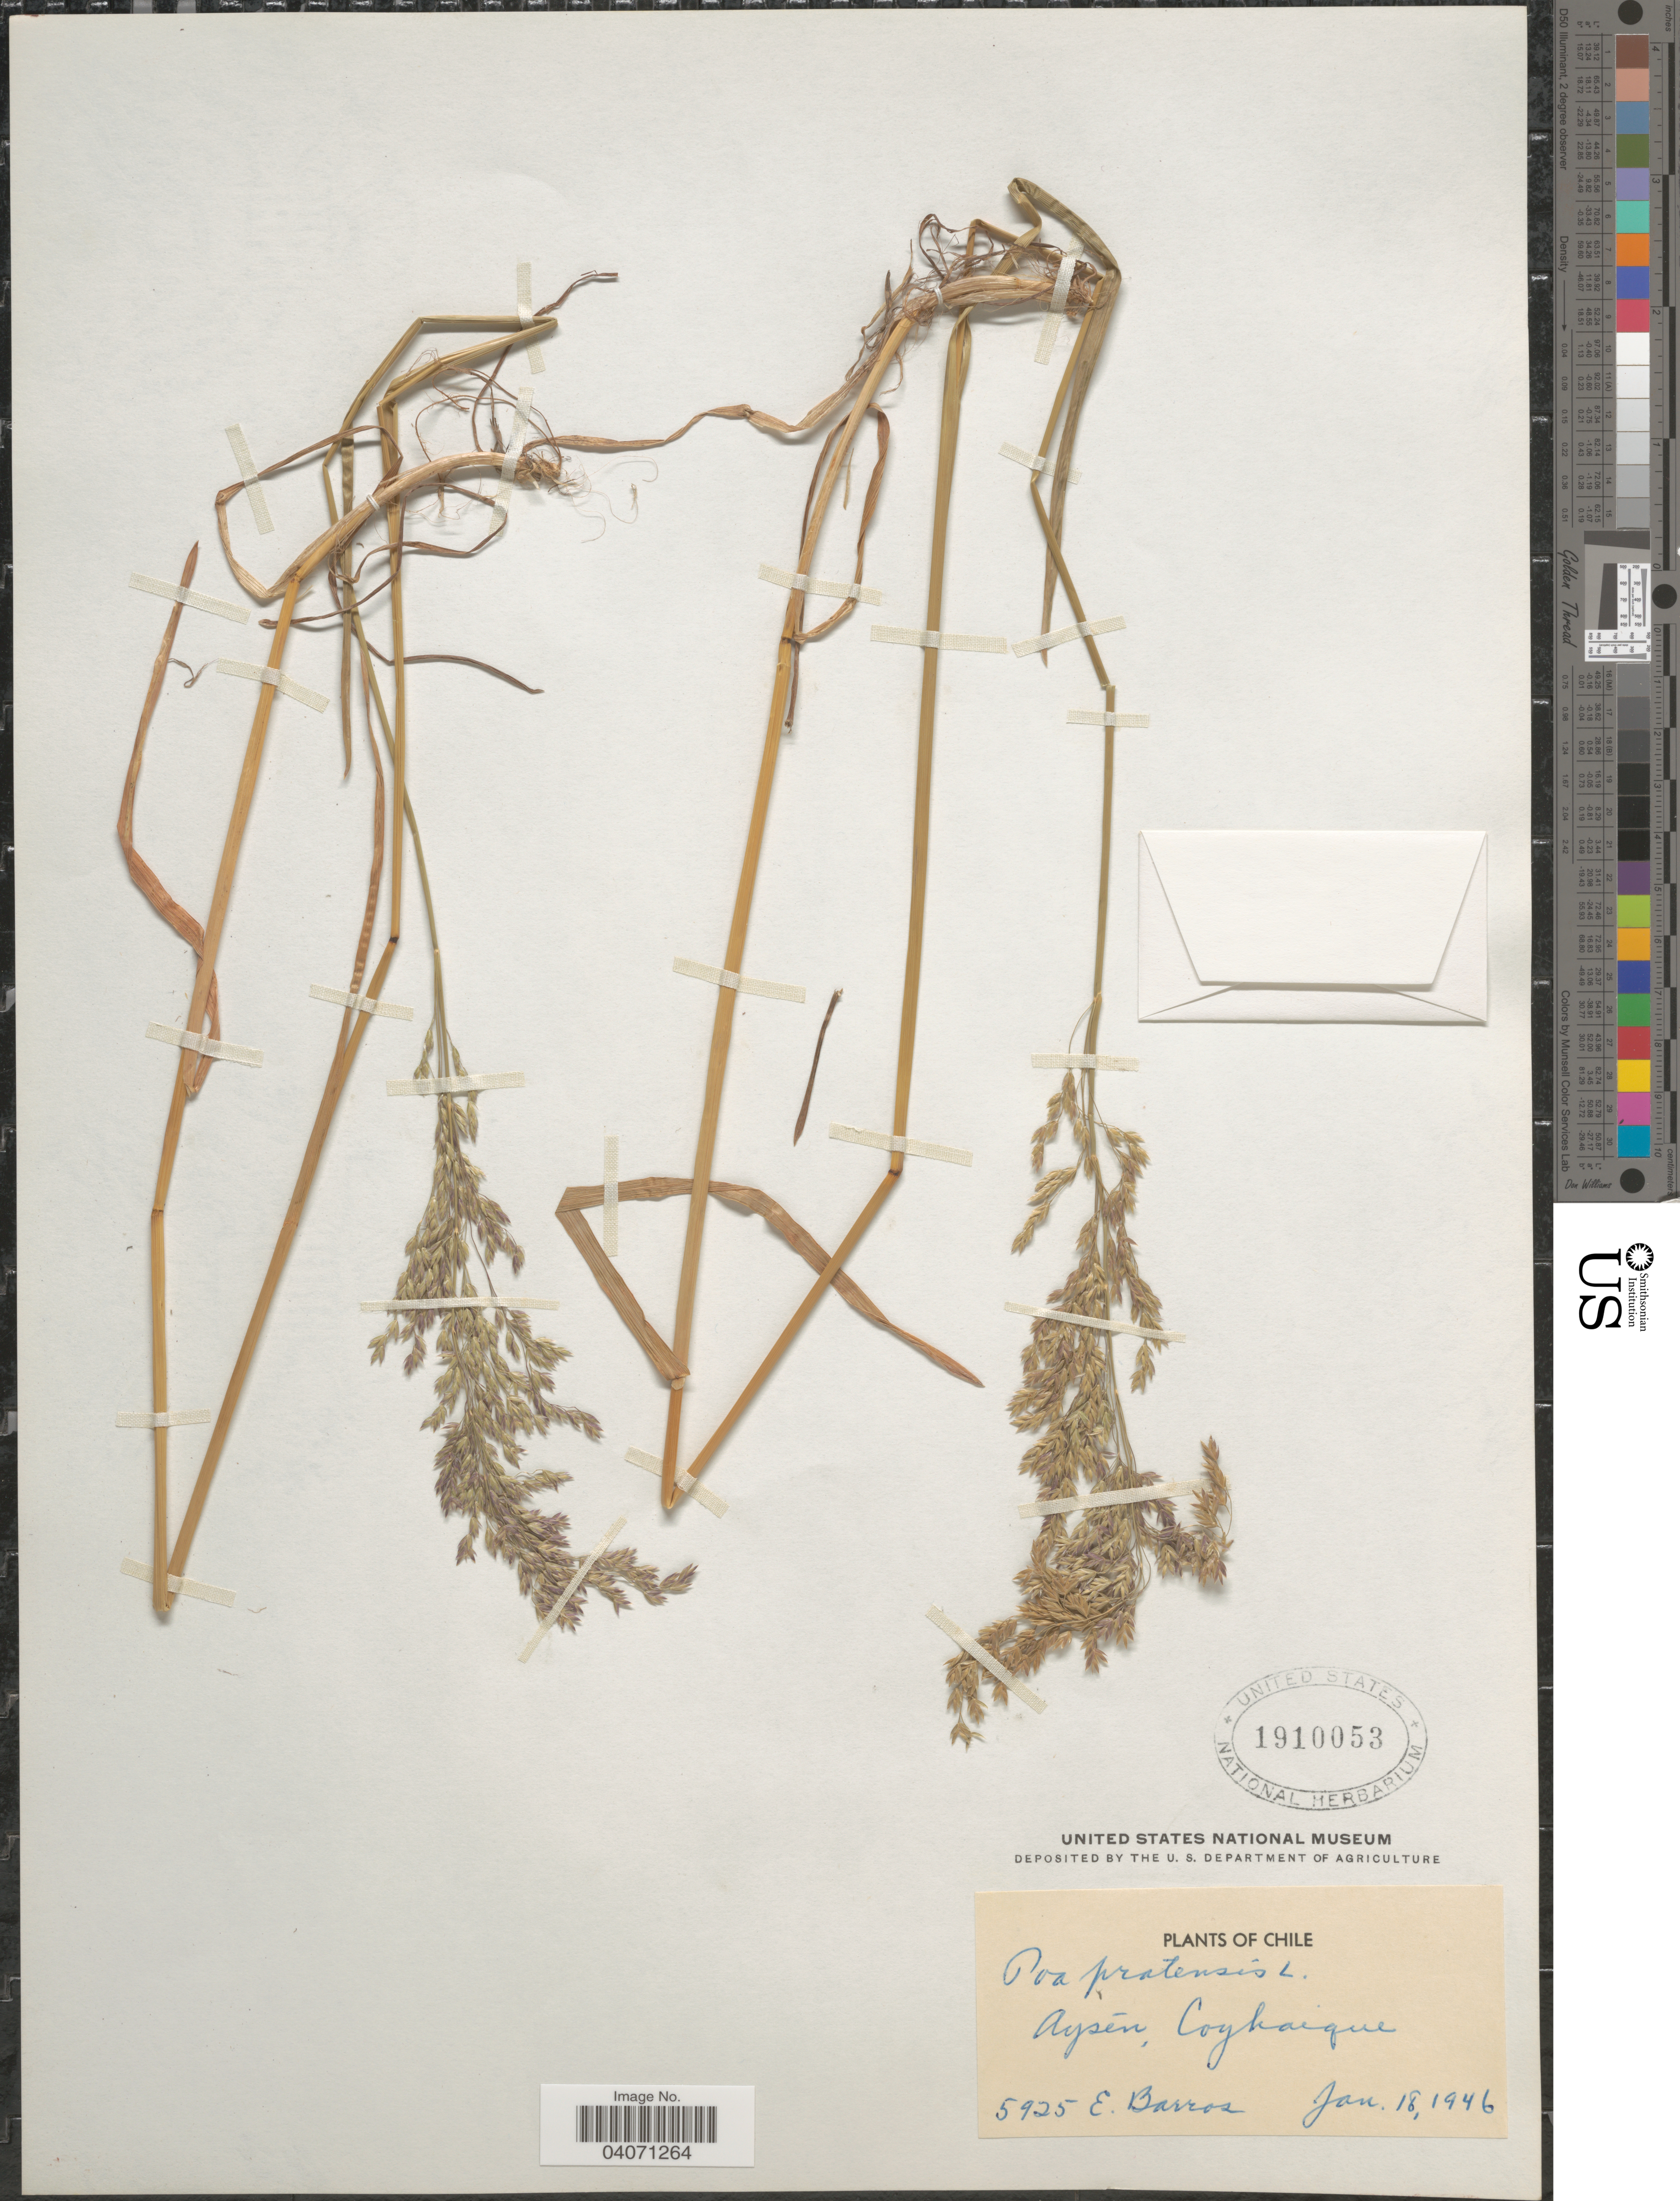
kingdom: Plantae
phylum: Tracheophyta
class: Liliopsida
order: Poales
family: Poaceae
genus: Poa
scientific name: Poa pratensis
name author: L.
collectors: E. Barros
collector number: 5925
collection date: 1946-01-18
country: Chile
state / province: Aisén (XI)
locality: Aysén, Coyhaique.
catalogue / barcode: US 1910053